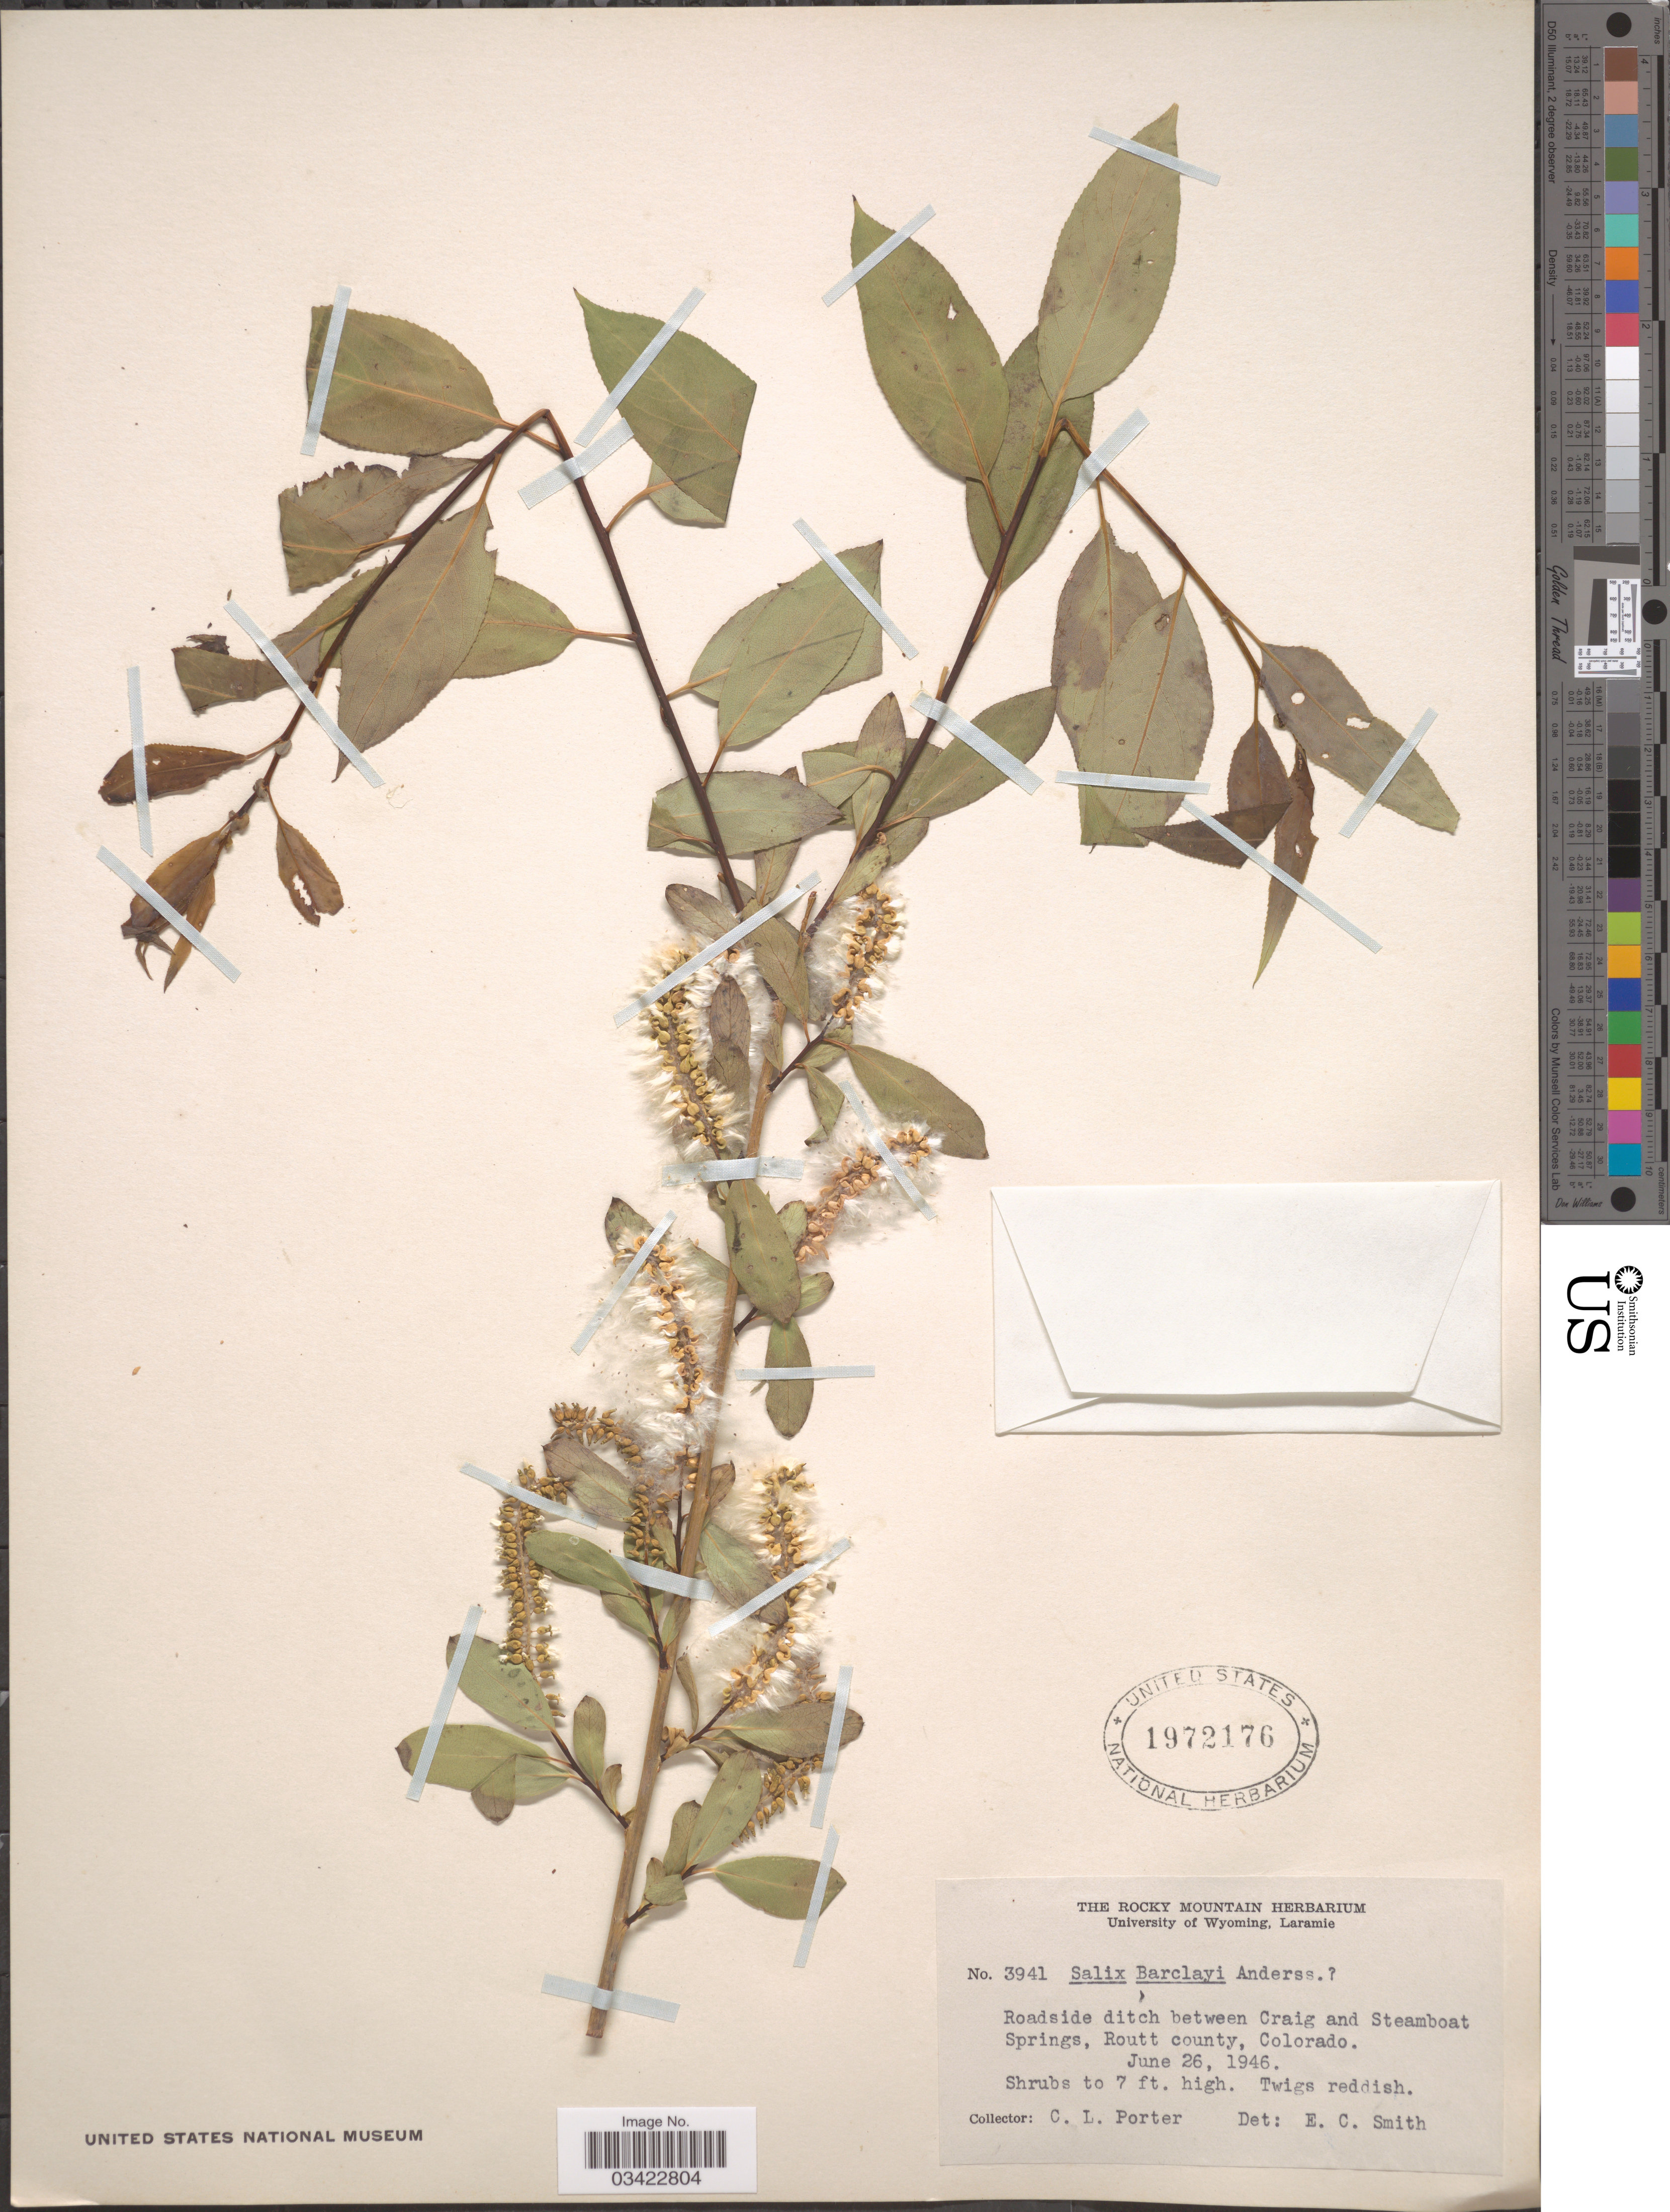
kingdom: Plantae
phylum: Tracheophyta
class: Magnoliopsida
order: Malpighiales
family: Salicaceae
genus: Salix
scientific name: Salix amygdaloides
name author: Andersson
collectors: C. L. Porter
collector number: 3941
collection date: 1946-06-26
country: United States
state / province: Colorado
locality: Roadside ditch between Craig and Steamboat Springs, Routt county.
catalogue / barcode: US 1972176